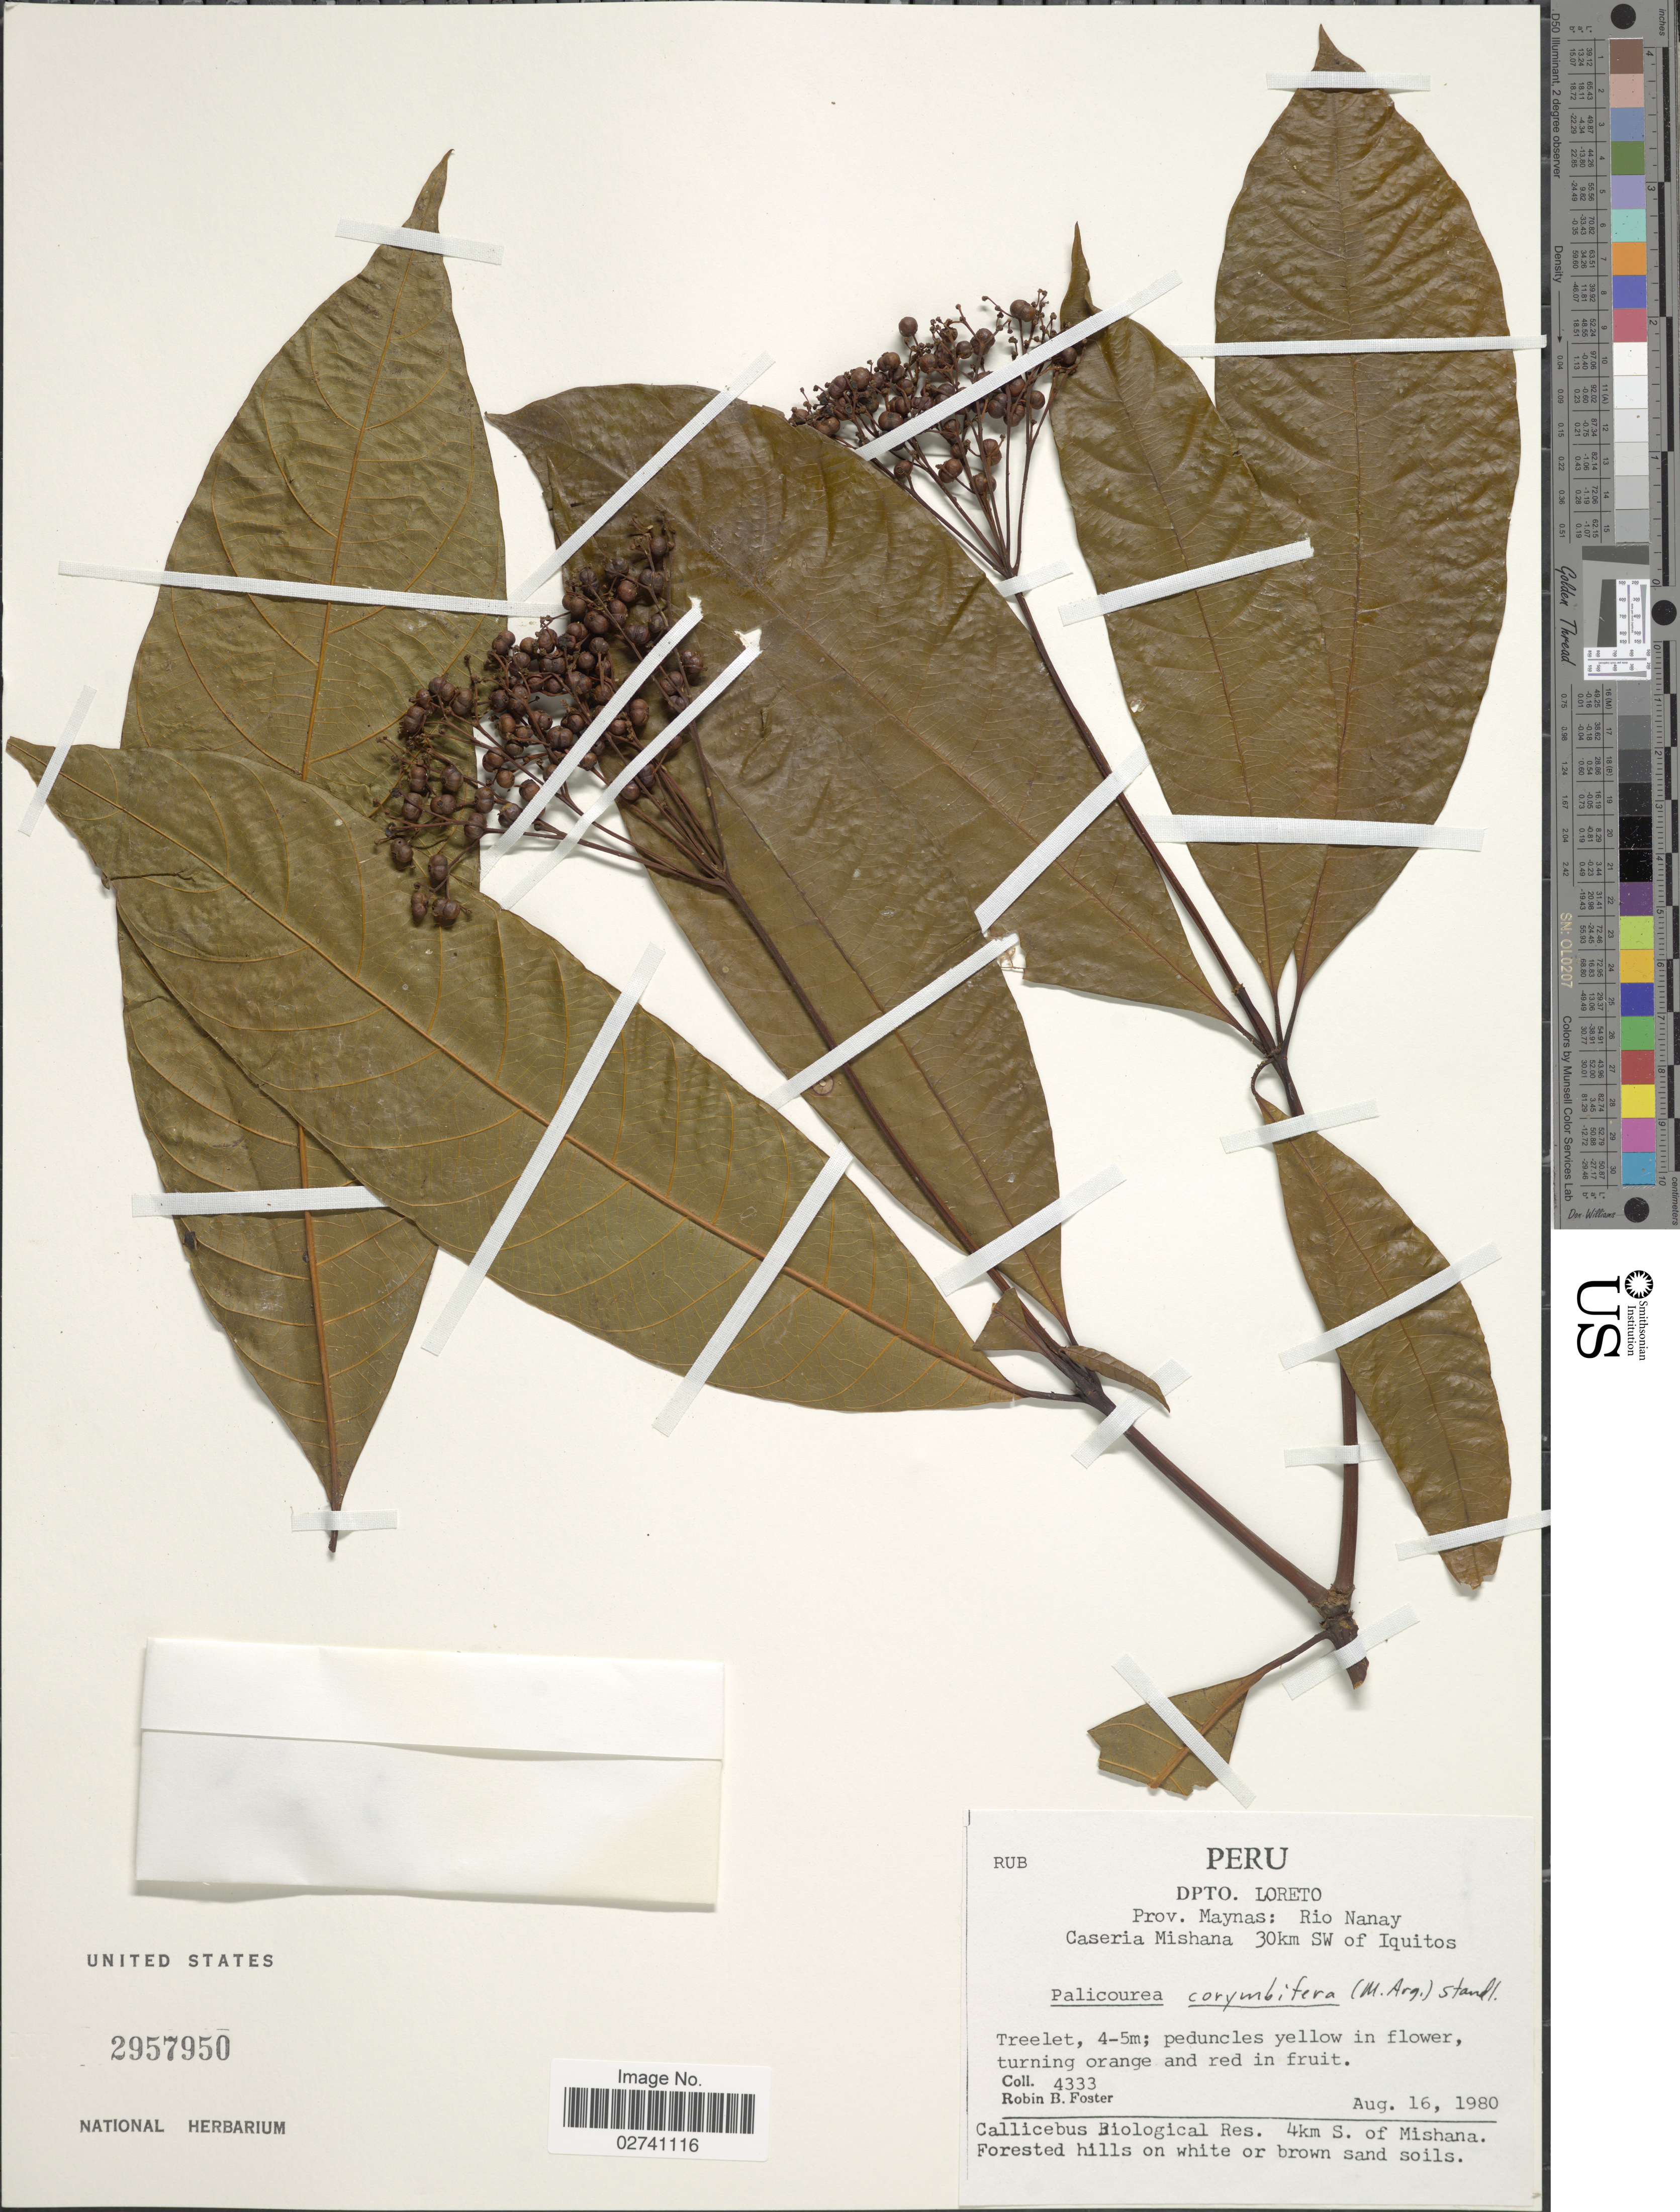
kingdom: Plantae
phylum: Tracheophyta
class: Magnoliopsida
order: Gentianales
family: Rubiaceae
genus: Palicourea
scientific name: Palicourea corymbifera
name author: (Müll. Arg.) Standl.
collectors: R. B. Foster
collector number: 4333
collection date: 1980-08-16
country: Peru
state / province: Loreto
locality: Prov. Maynas: Rio Nanay. Caseria Mishana 30km SW of Iquitos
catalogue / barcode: US 2957950